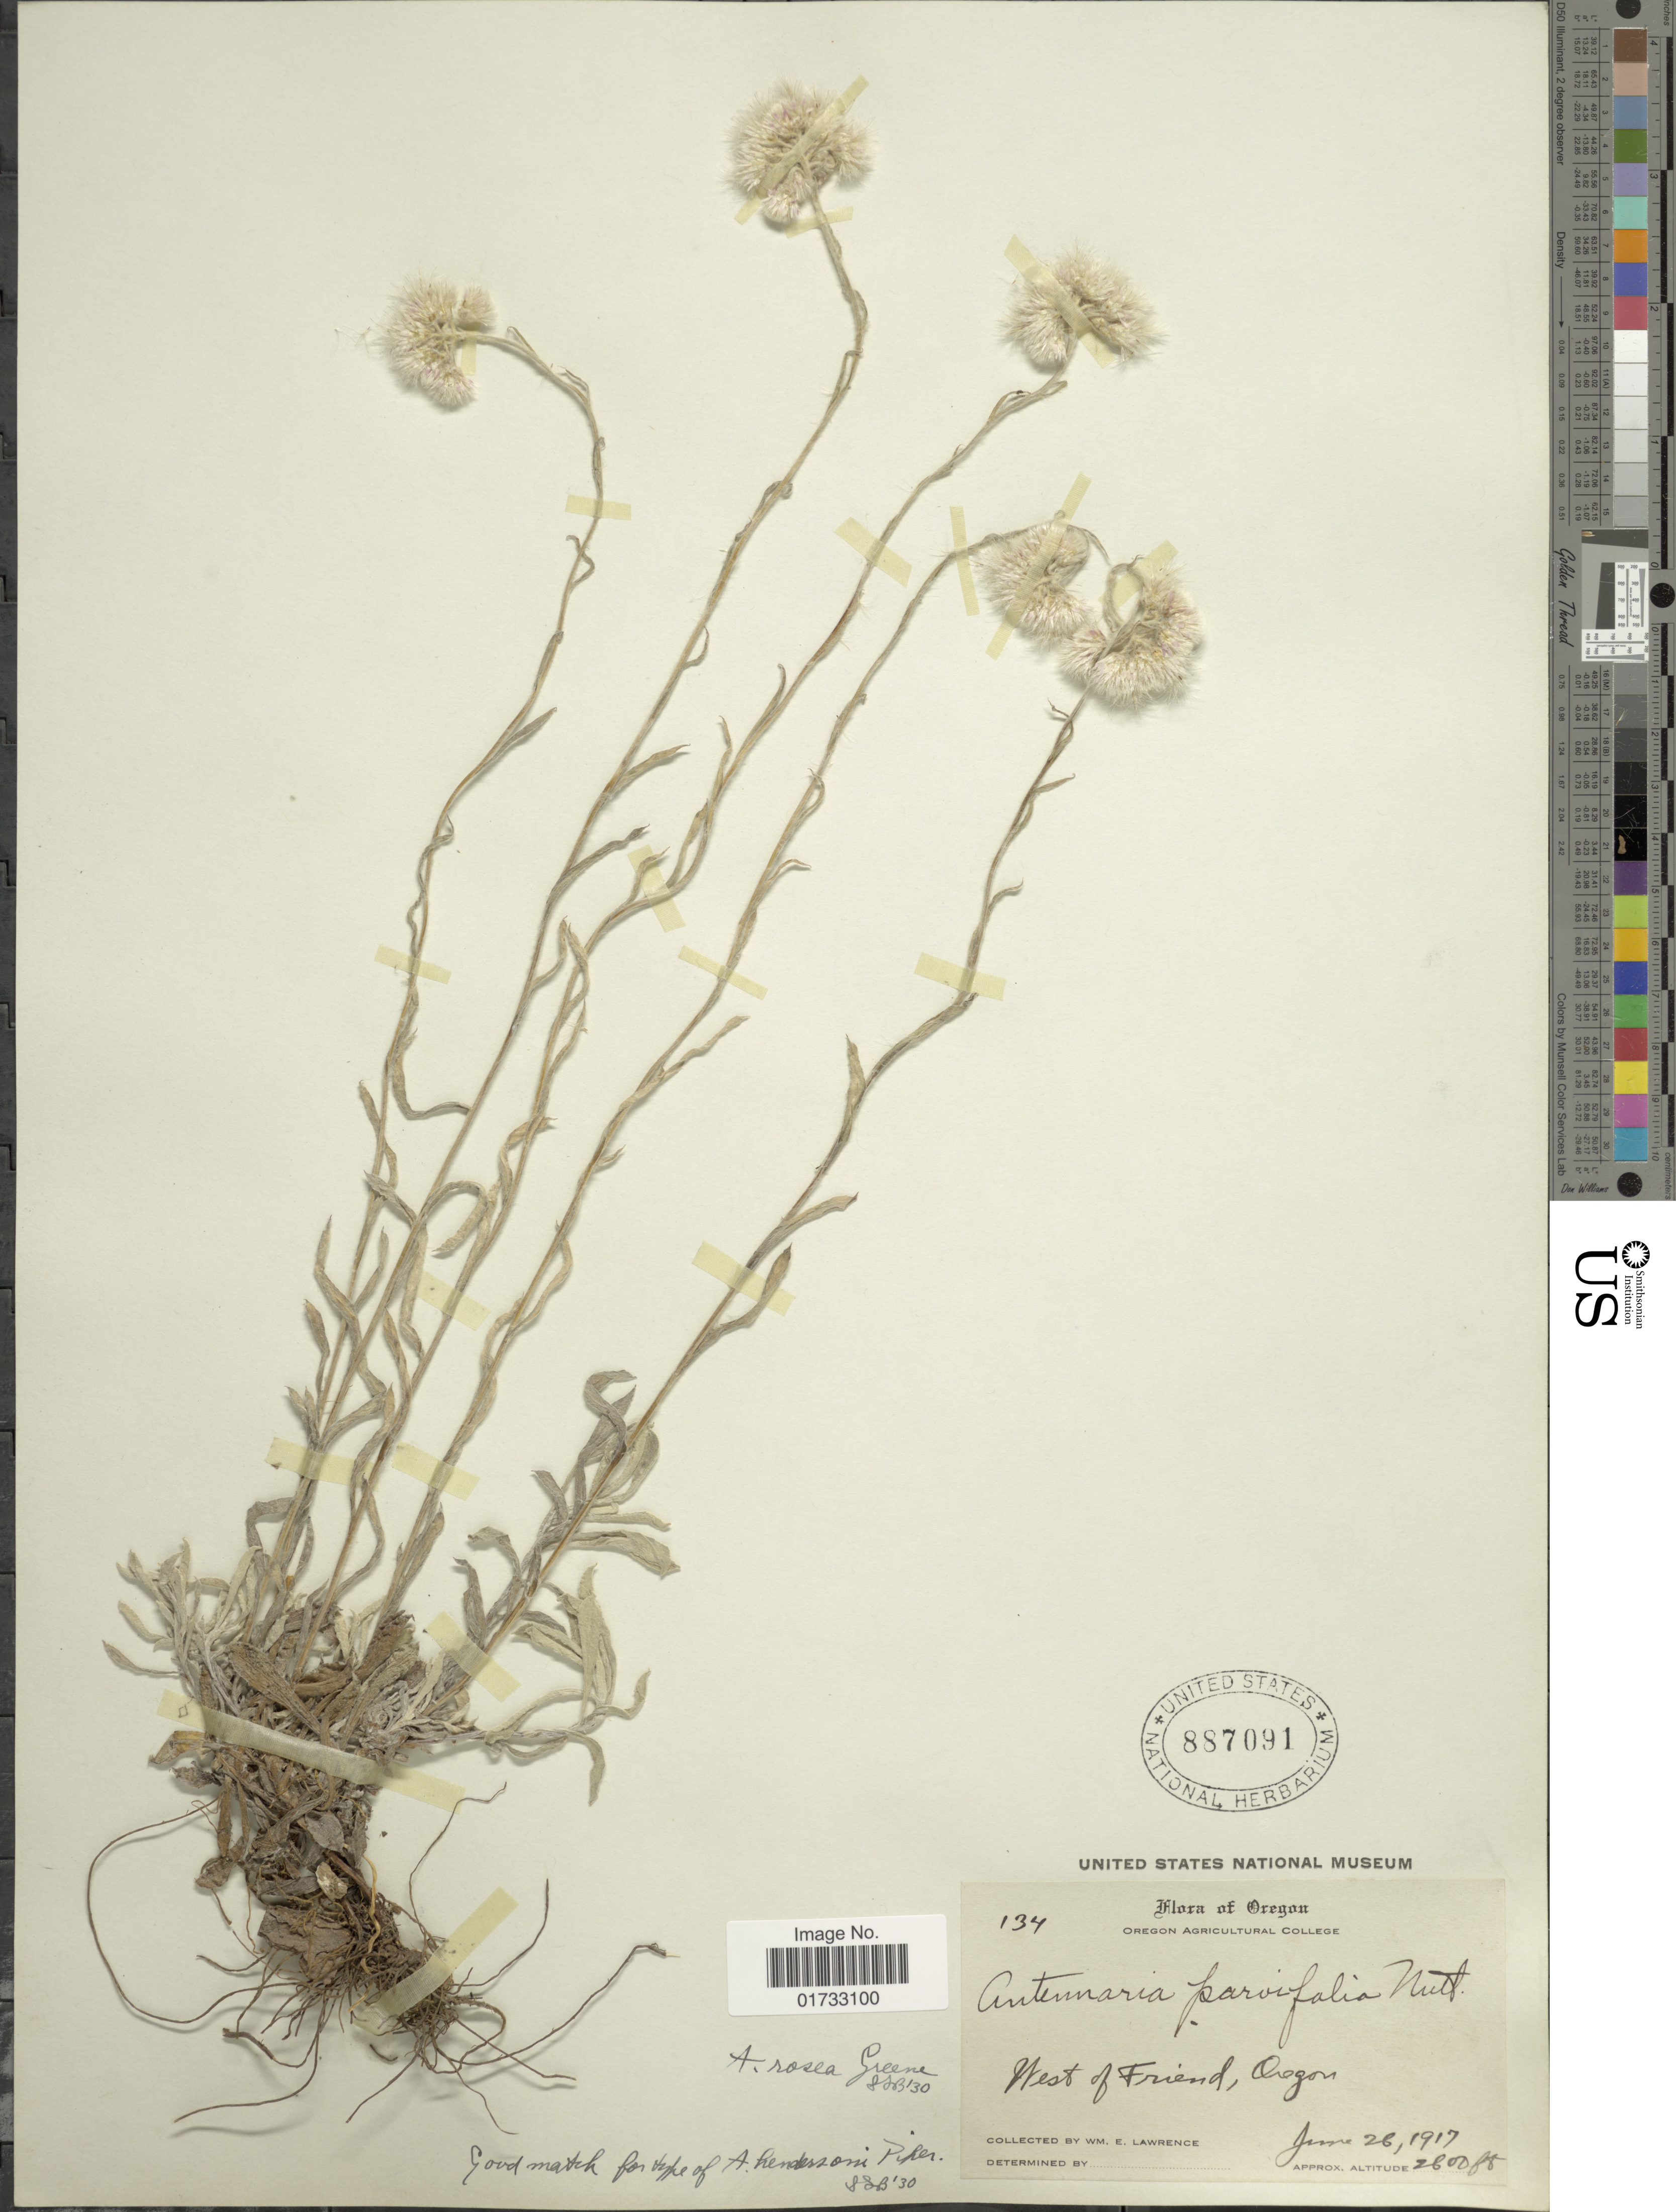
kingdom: Plantae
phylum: Tracheophyta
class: Magnoliopsida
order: Asterales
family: Asteraceae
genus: Antennaria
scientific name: Antennaria rosea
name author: Greene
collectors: W. Lawrence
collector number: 134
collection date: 1917-06-26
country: United States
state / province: Oregon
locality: West of Friend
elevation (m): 853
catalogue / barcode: US 887091